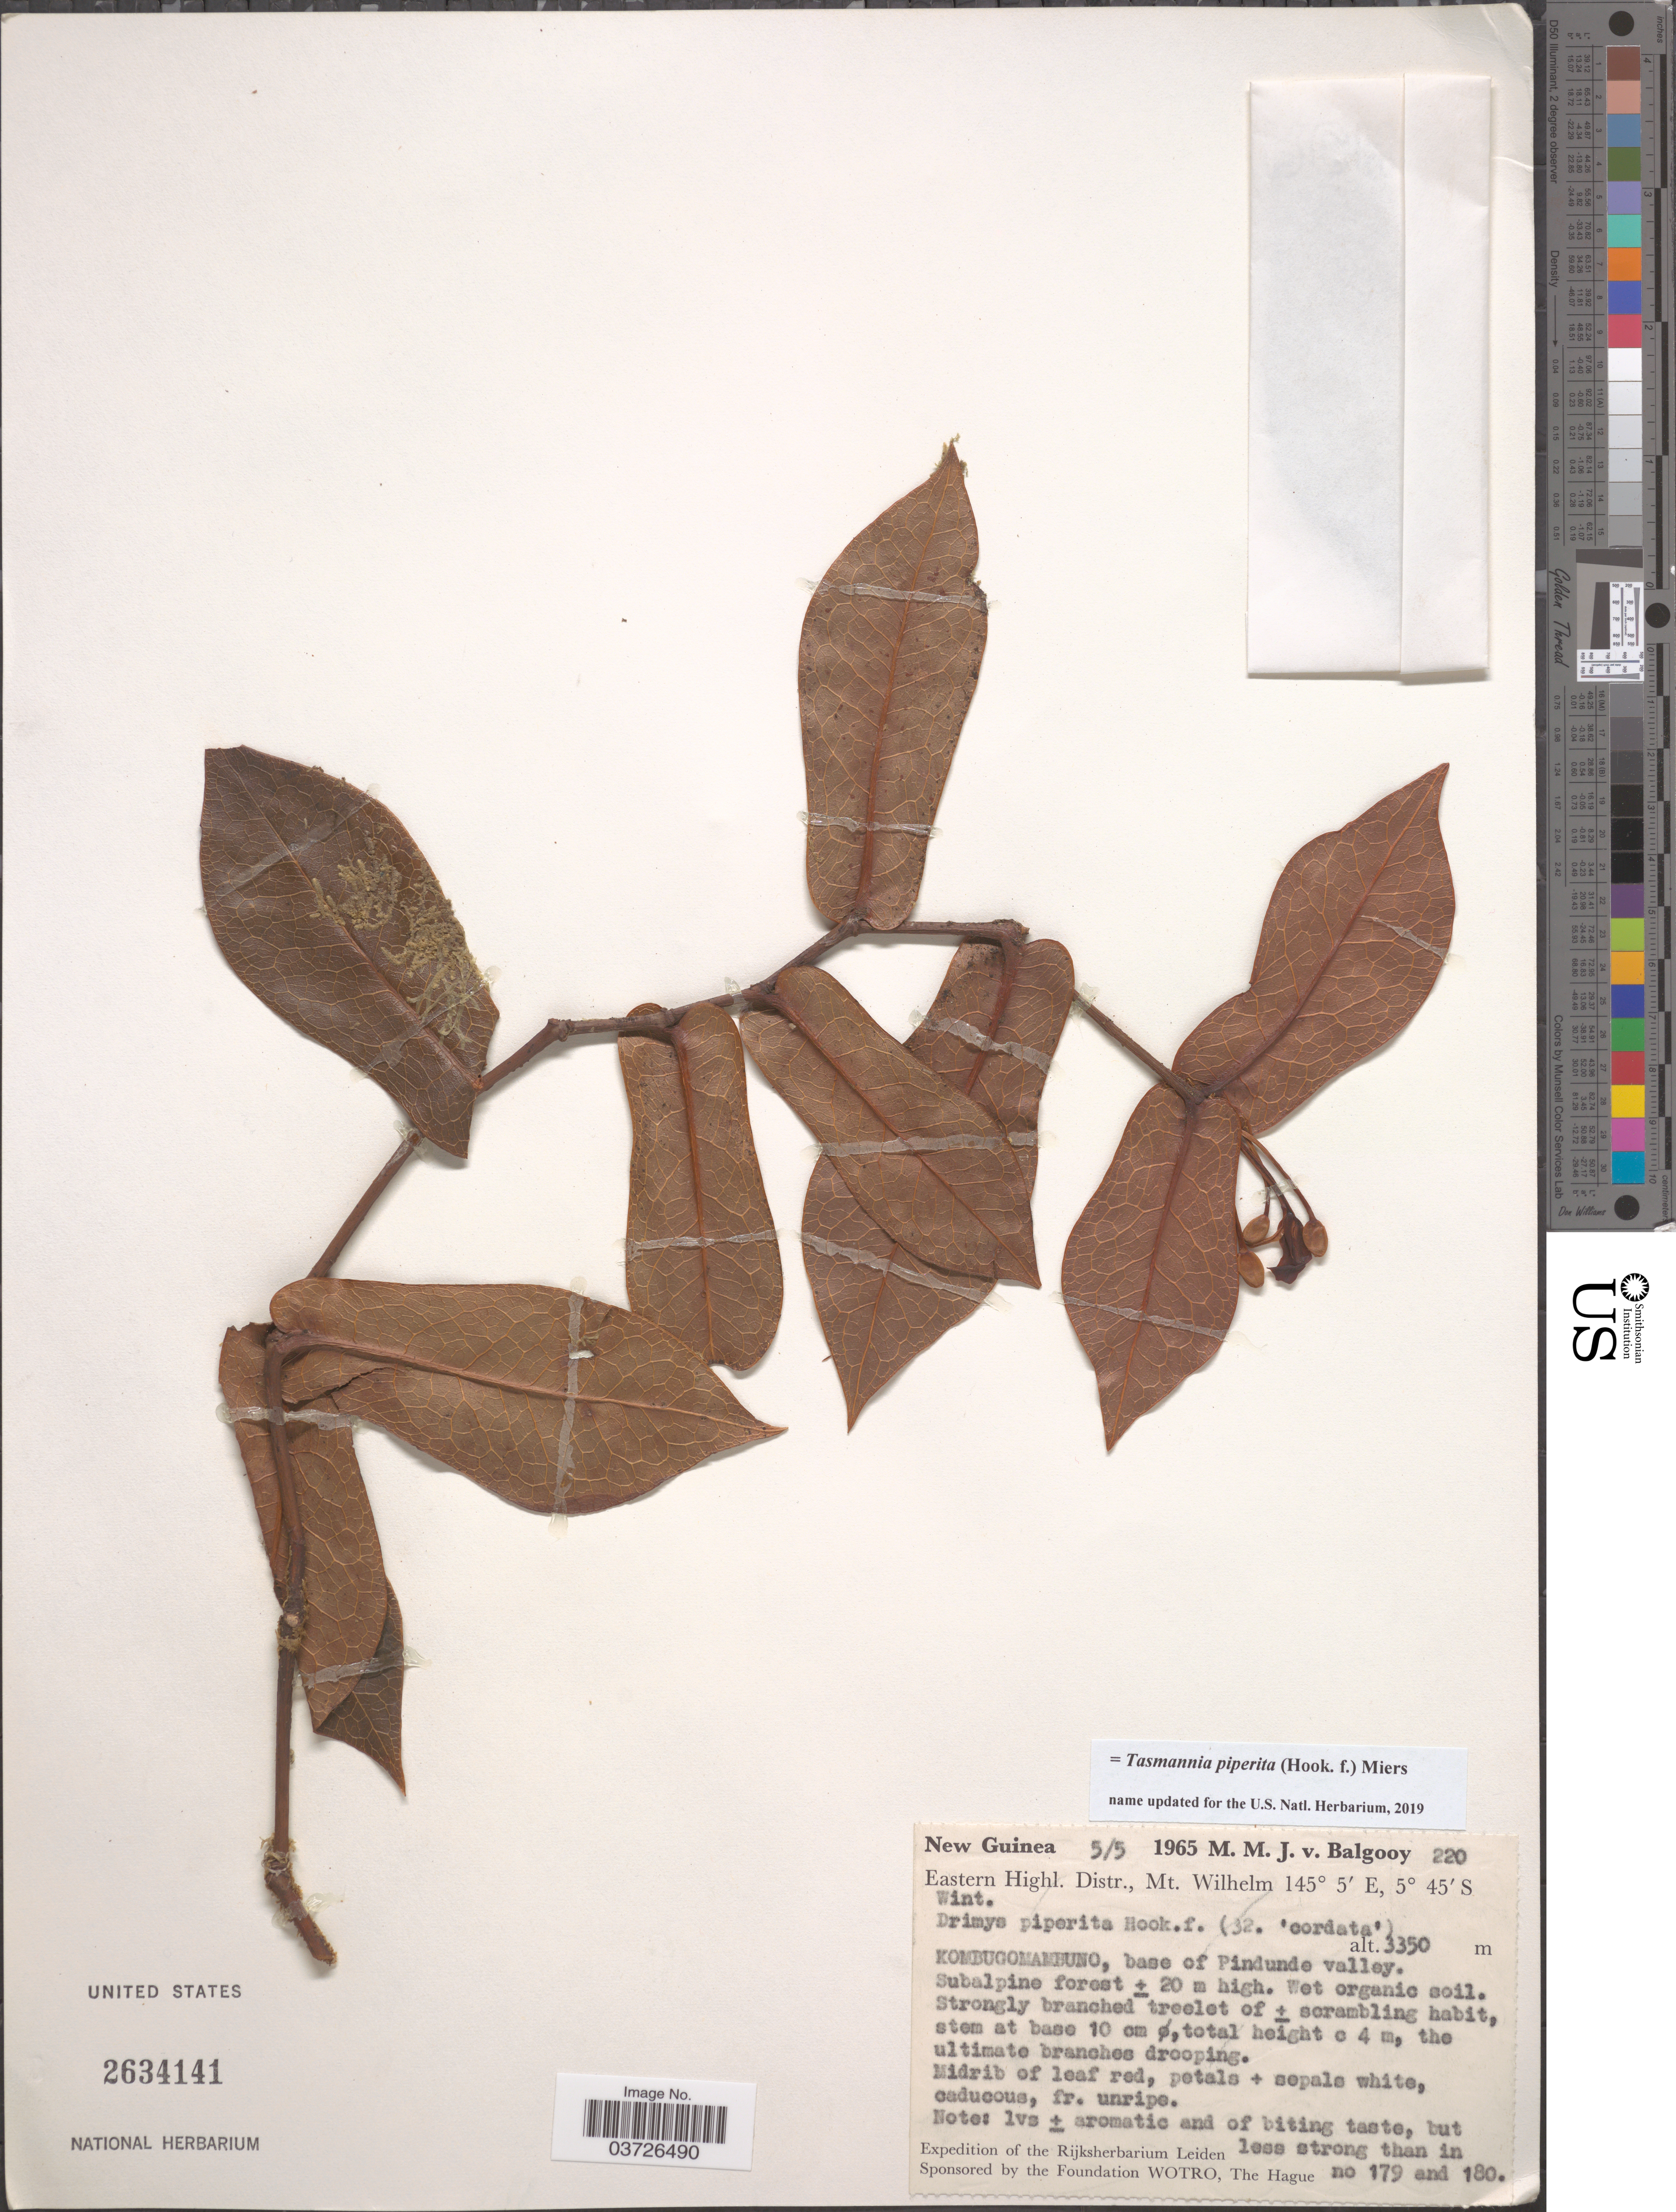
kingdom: Plantae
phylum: Tracheophyta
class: Magnoliopsida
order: Canellales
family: Winteraceae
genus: Tasmannia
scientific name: Tasmannia piperita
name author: (Hook. f.) Miers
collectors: M. M. van Balgooy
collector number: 220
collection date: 1965-05-05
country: Papua New Guinea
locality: New Guinea. Eastern Highl. Distr., Mt. Wilhelm. Kombugomambuno, base of Pindunde valley.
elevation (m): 3350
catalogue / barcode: US 2634141